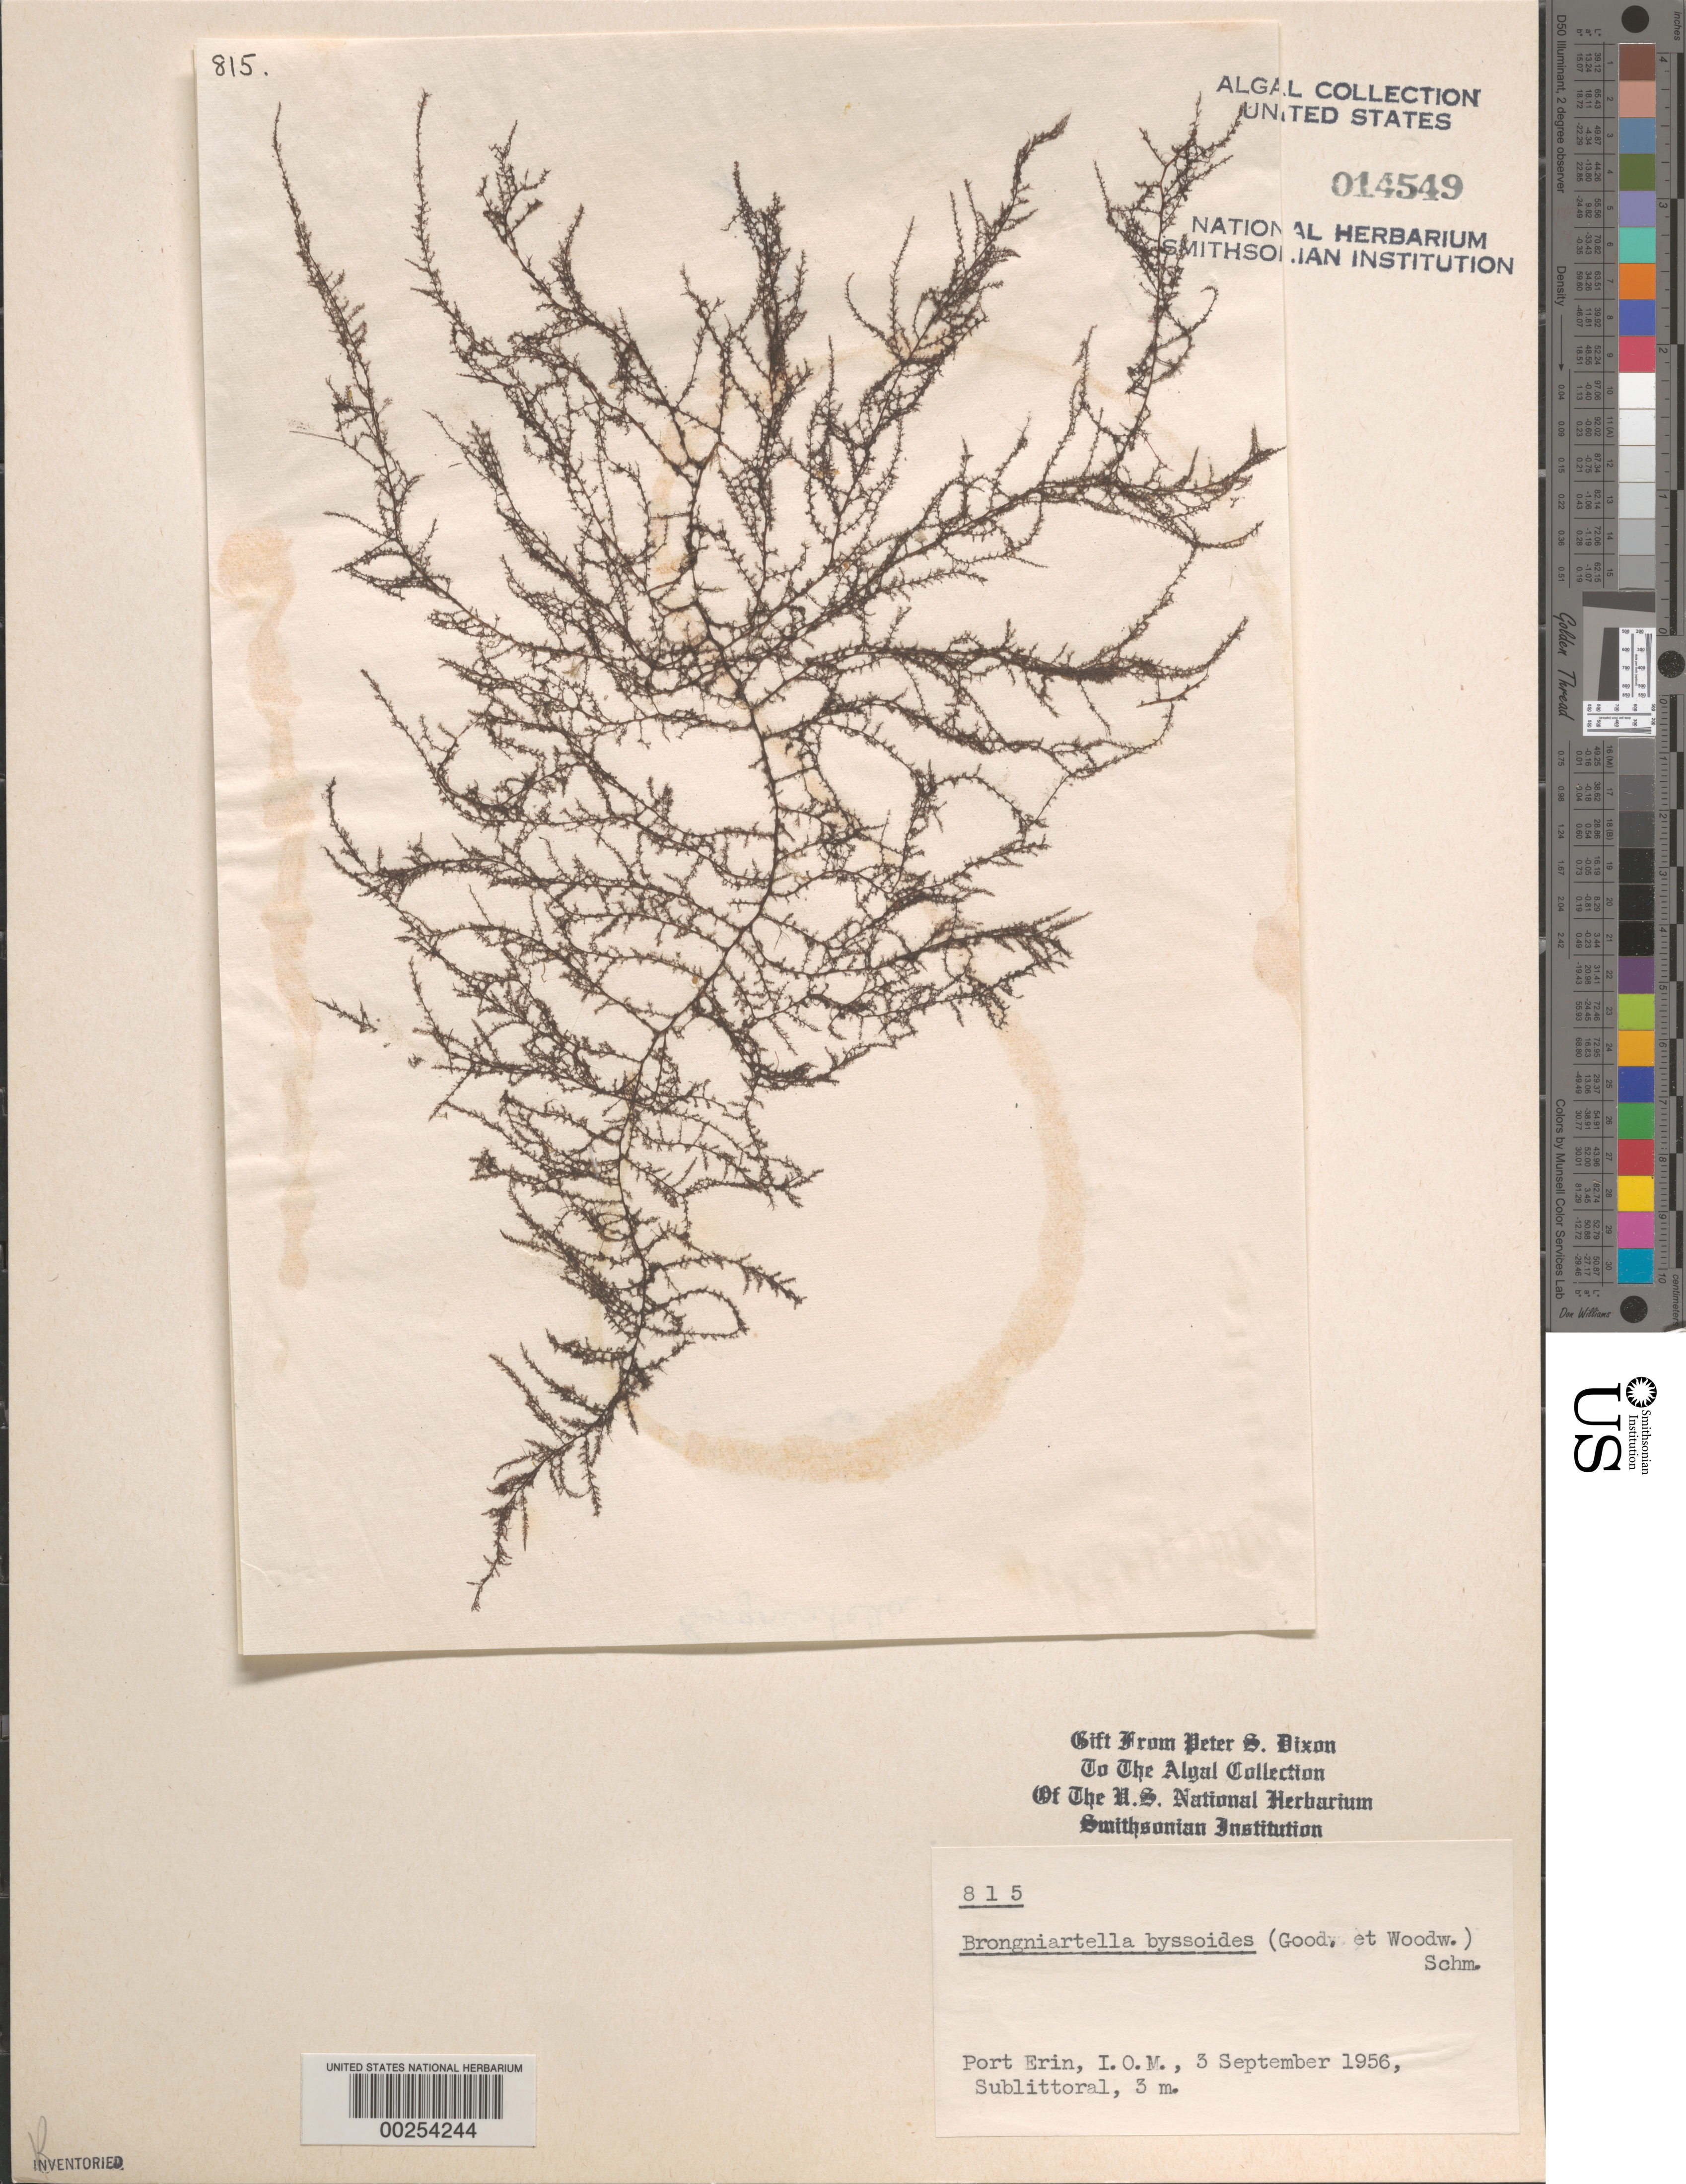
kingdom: Plantae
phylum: Rhodophyta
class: Florideophyceae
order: Ceramiales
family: Rhodomelaceae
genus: Brongniartella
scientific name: Brongniartella byssoides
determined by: Dixon, P. S.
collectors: P. S. Dixon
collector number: PSD 815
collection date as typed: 03 Sep 1956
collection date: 1956-09-03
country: United Kingdom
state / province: England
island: Isle of Man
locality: Port Erin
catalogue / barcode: US 14549